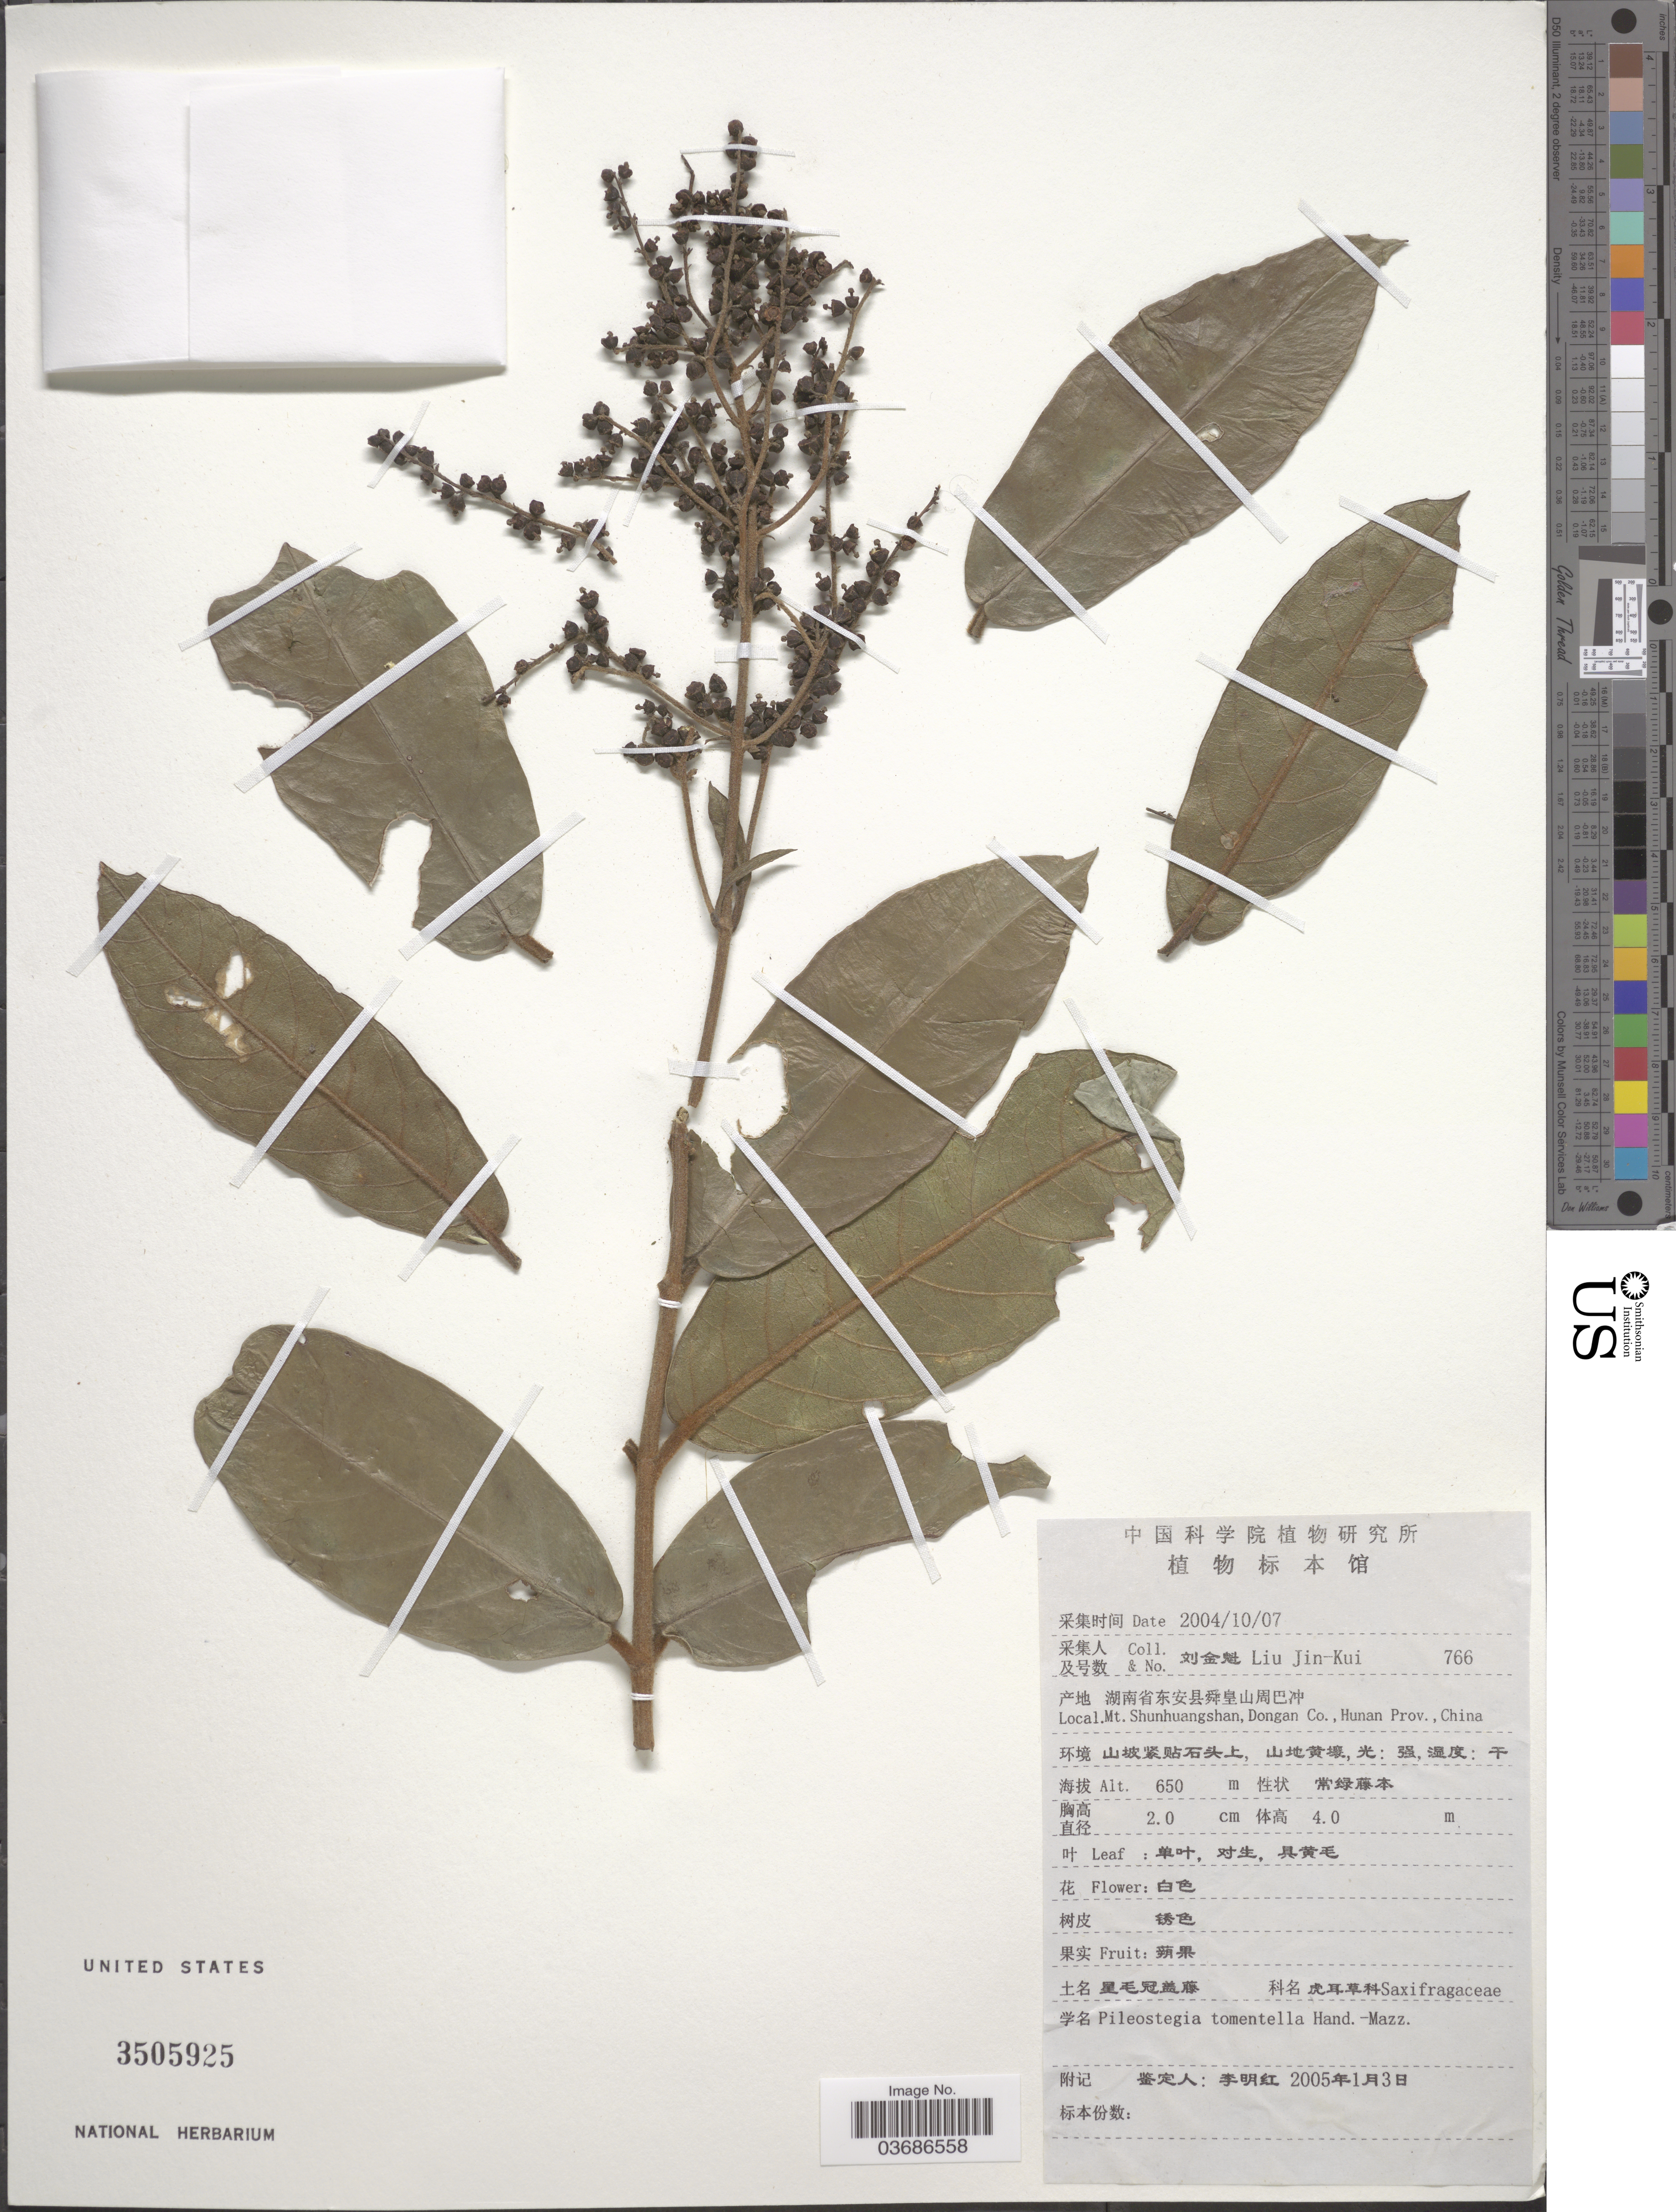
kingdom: Plantae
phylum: Tracheophyta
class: Magnoliopsida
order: Cornales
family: Hydrangeaceae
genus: Hydrangea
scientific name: Hydrangea tomentella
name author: (Hand.-Mazz.) Y. De Smet & C. Granados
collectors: Liu Jin-Kui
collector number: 766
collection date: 2004-10-07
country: China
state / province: Hunan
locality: Mt. Shunhuangshan, Dongan Co.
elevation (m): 650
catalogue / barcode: US 3505925